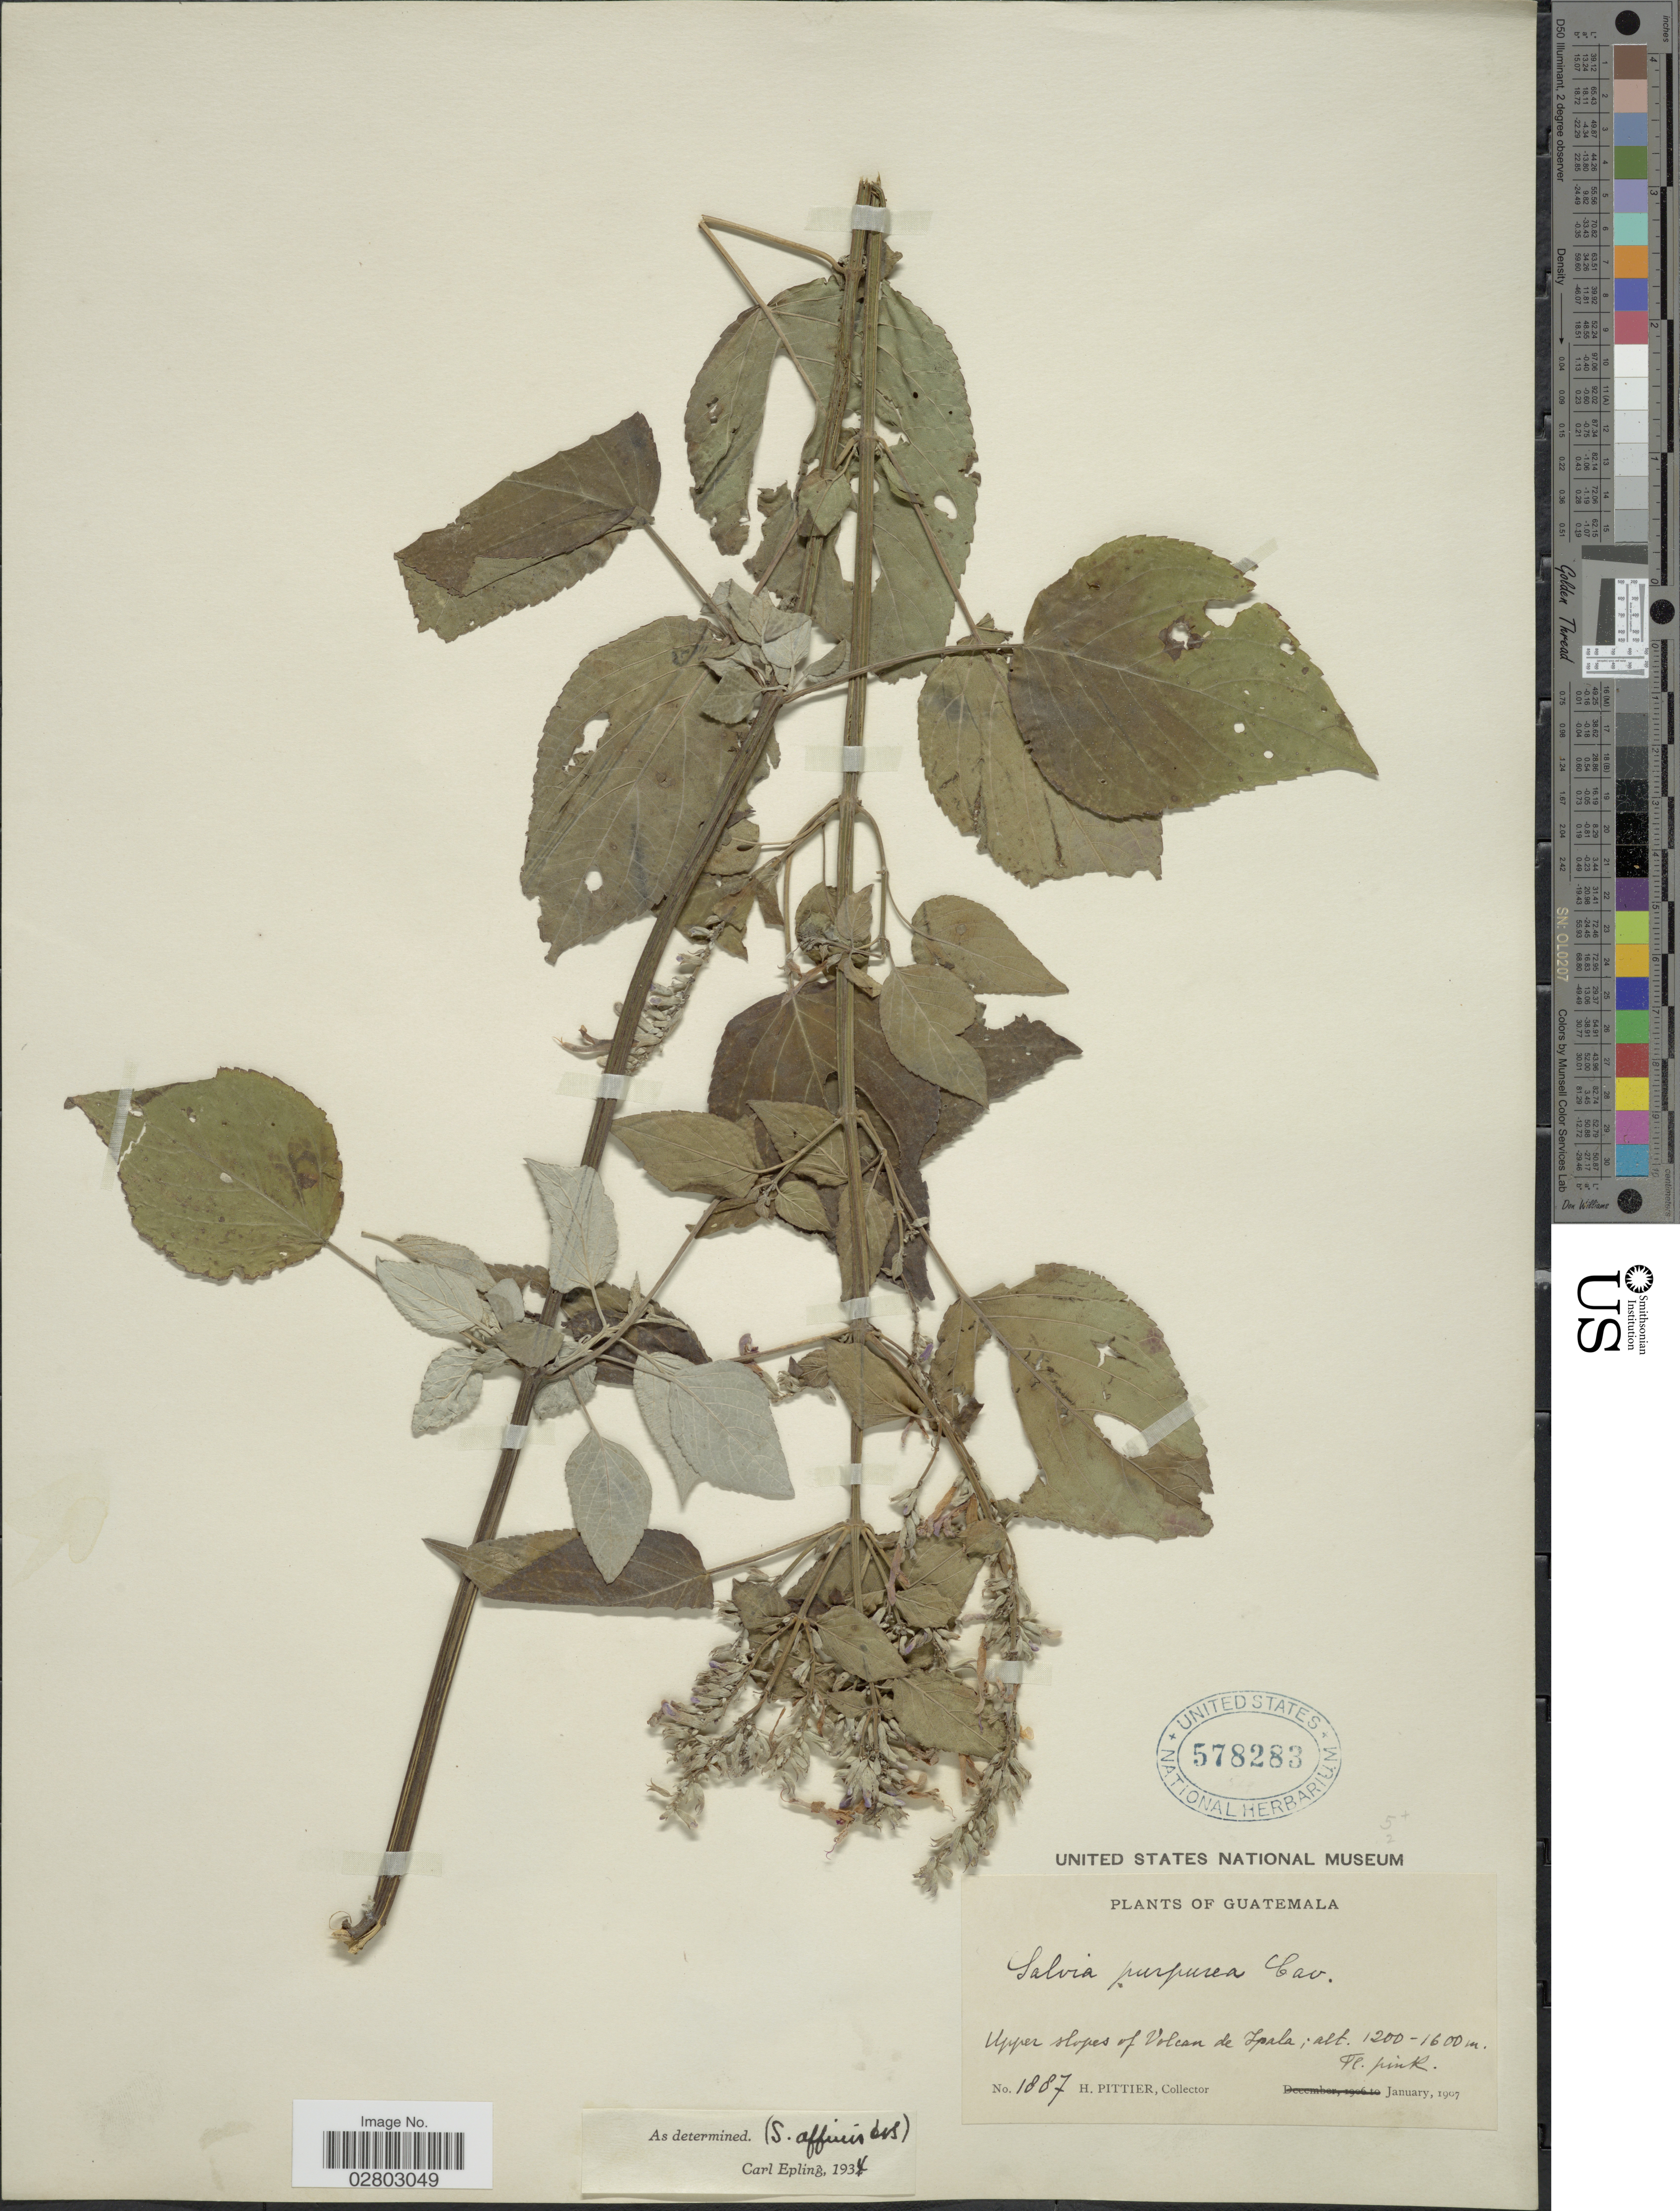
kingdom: Plantae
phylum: Tracheophyta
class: Magnoliopsida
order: Lamiales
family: Lamiaceae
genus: Salvia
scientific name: Salvia purpurea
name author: Cav.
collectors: H. F. Pittier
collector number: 1887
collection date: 1907-01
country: Guatemala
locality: Upper slopes of Volcan de Ipala.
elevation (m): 1200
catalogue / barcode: US 578283